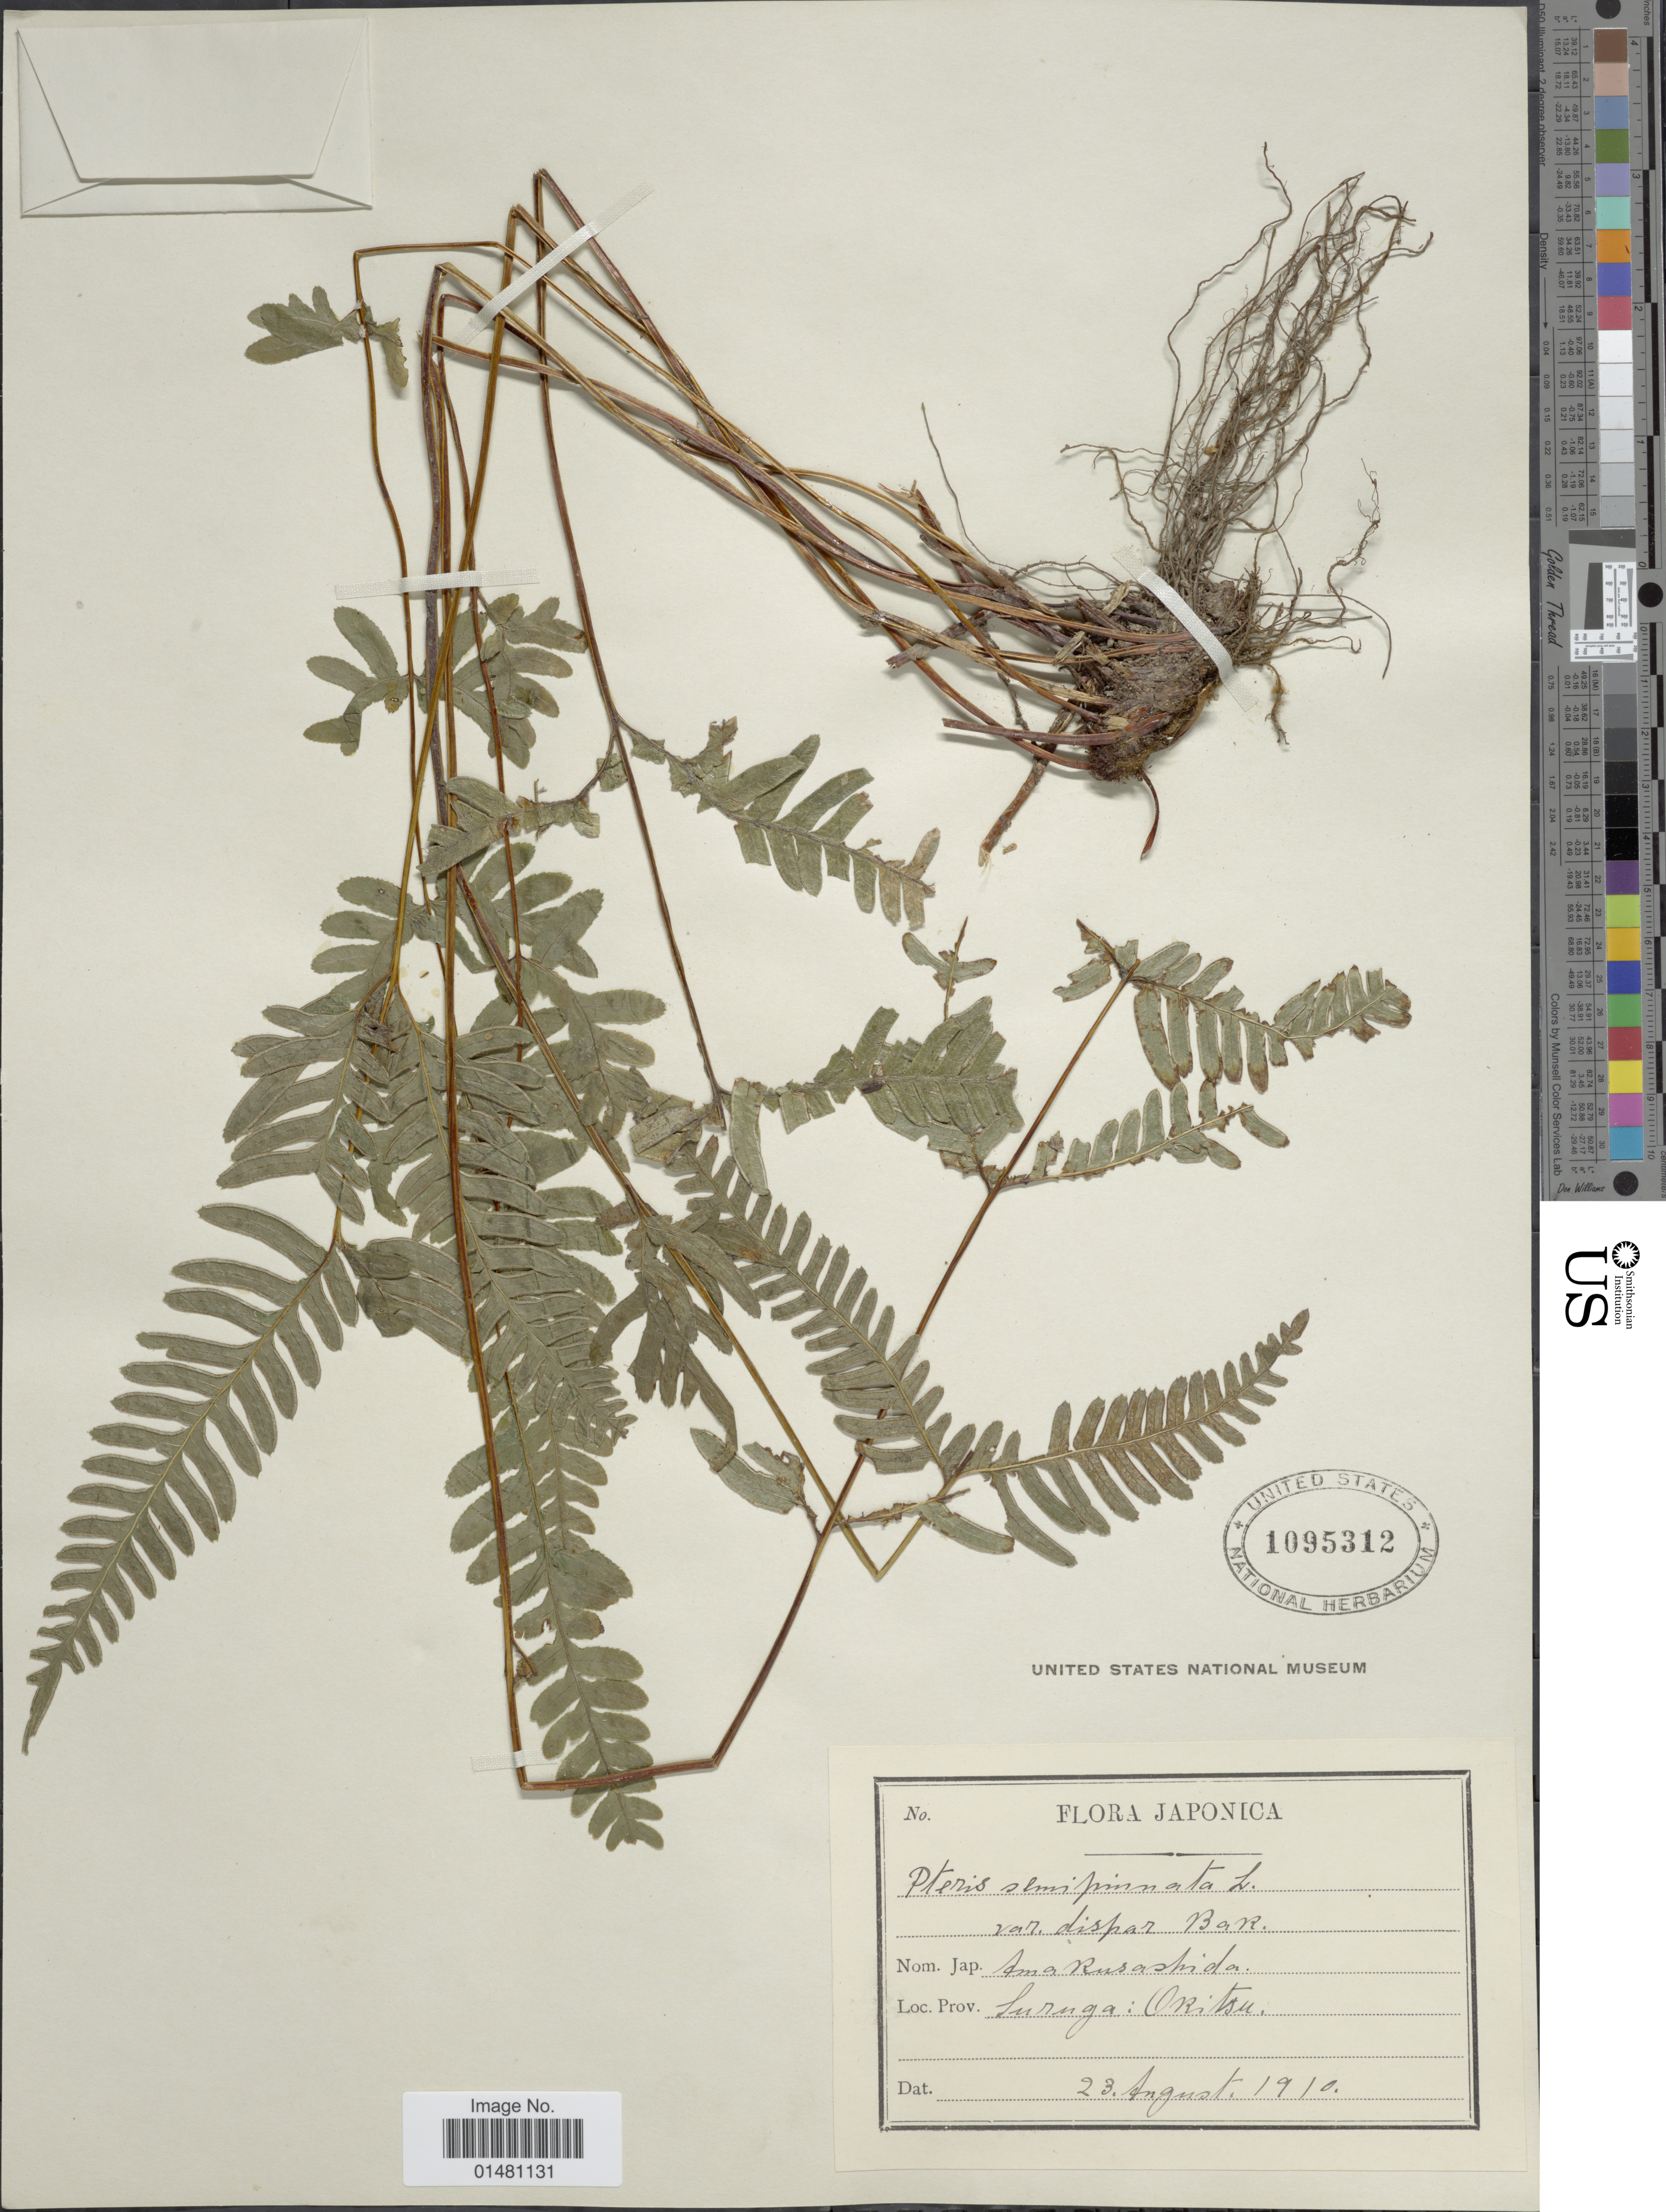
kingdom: Plantae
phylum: Tracheophyta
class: Polypodiopsida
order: Polypodiales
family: Pteridaceae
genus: Pteris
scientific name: Pteris semipinnata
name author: L.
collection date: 1910-08-23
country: Japan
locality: Suruga: Okitsu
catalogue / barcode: US 1095312